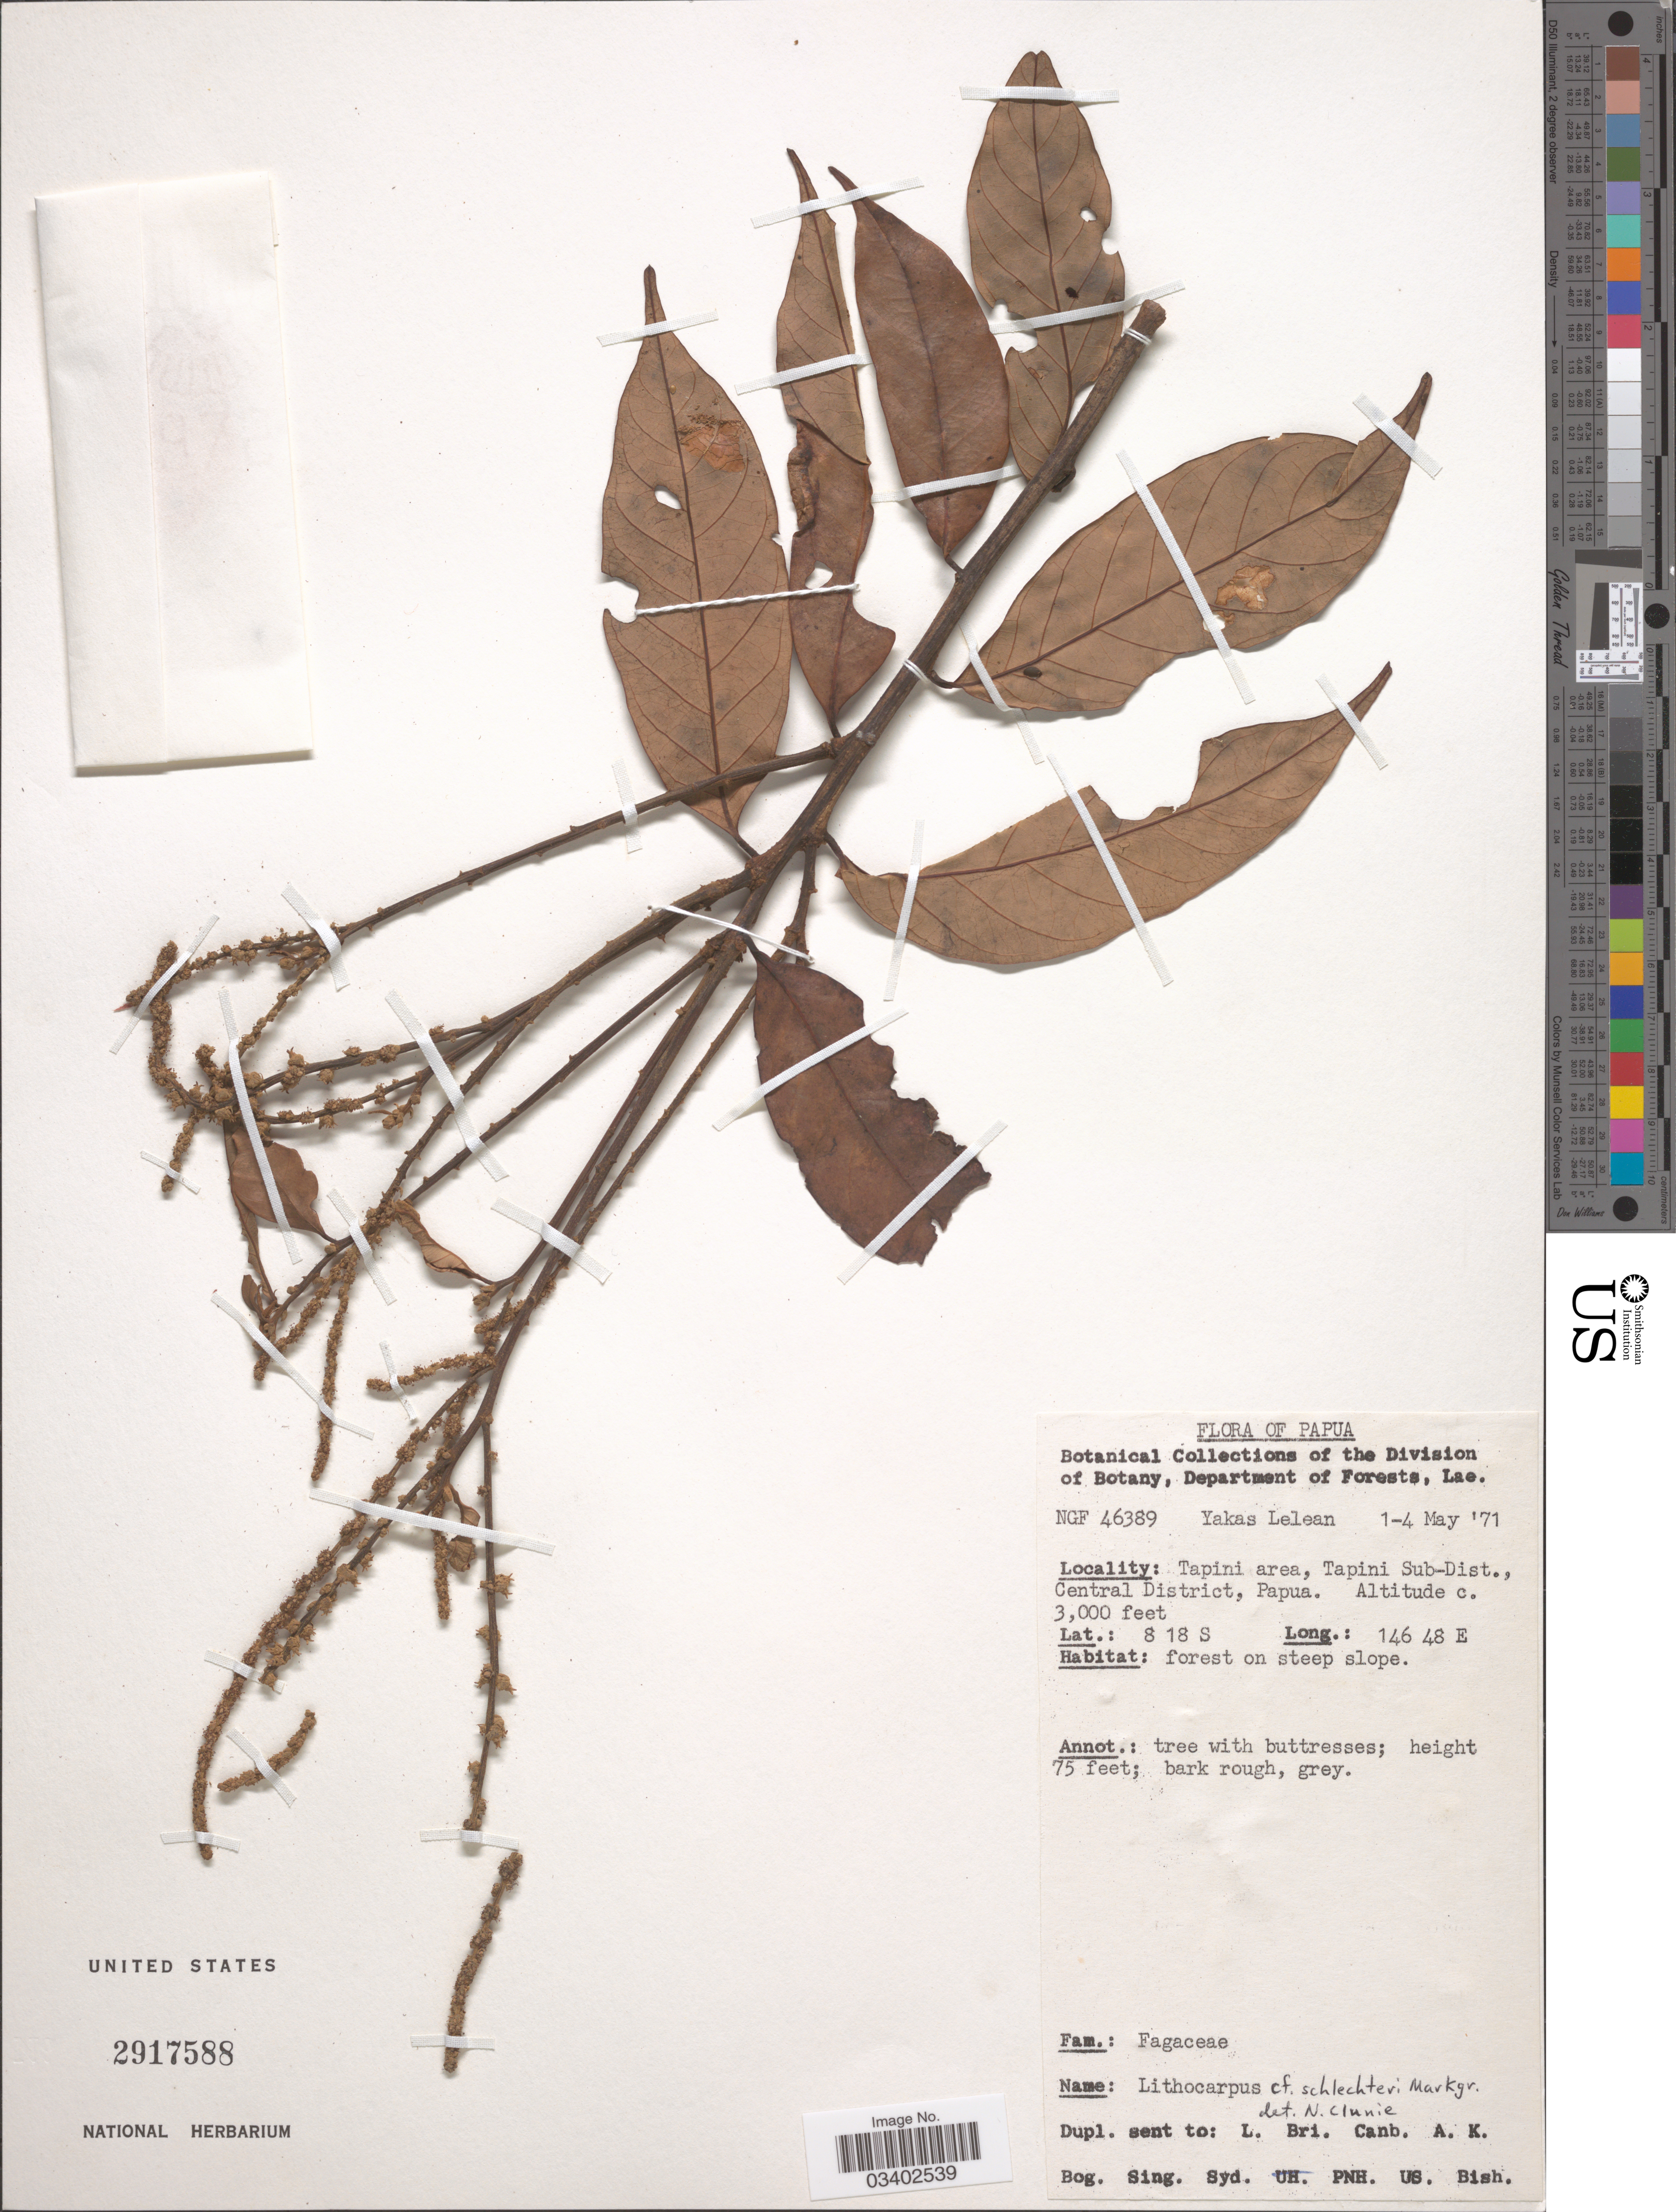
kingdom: Plantae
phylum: Tracheophyta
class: Magnoliopsida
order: Fagales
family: Fagaceae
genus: Lithocarpus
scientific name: Lithocarpus schlechteri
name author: Markgr.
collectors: Y. Lelean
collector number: NGF46389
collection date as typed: Transcribed d/m/y: 1/5/71 to 4/5/71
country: Papua New Guinea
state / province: Central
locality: Papua. Tapini area, Tapini Sub-Dist., Central District, Papua.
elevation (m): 914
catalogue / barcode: US 2917588